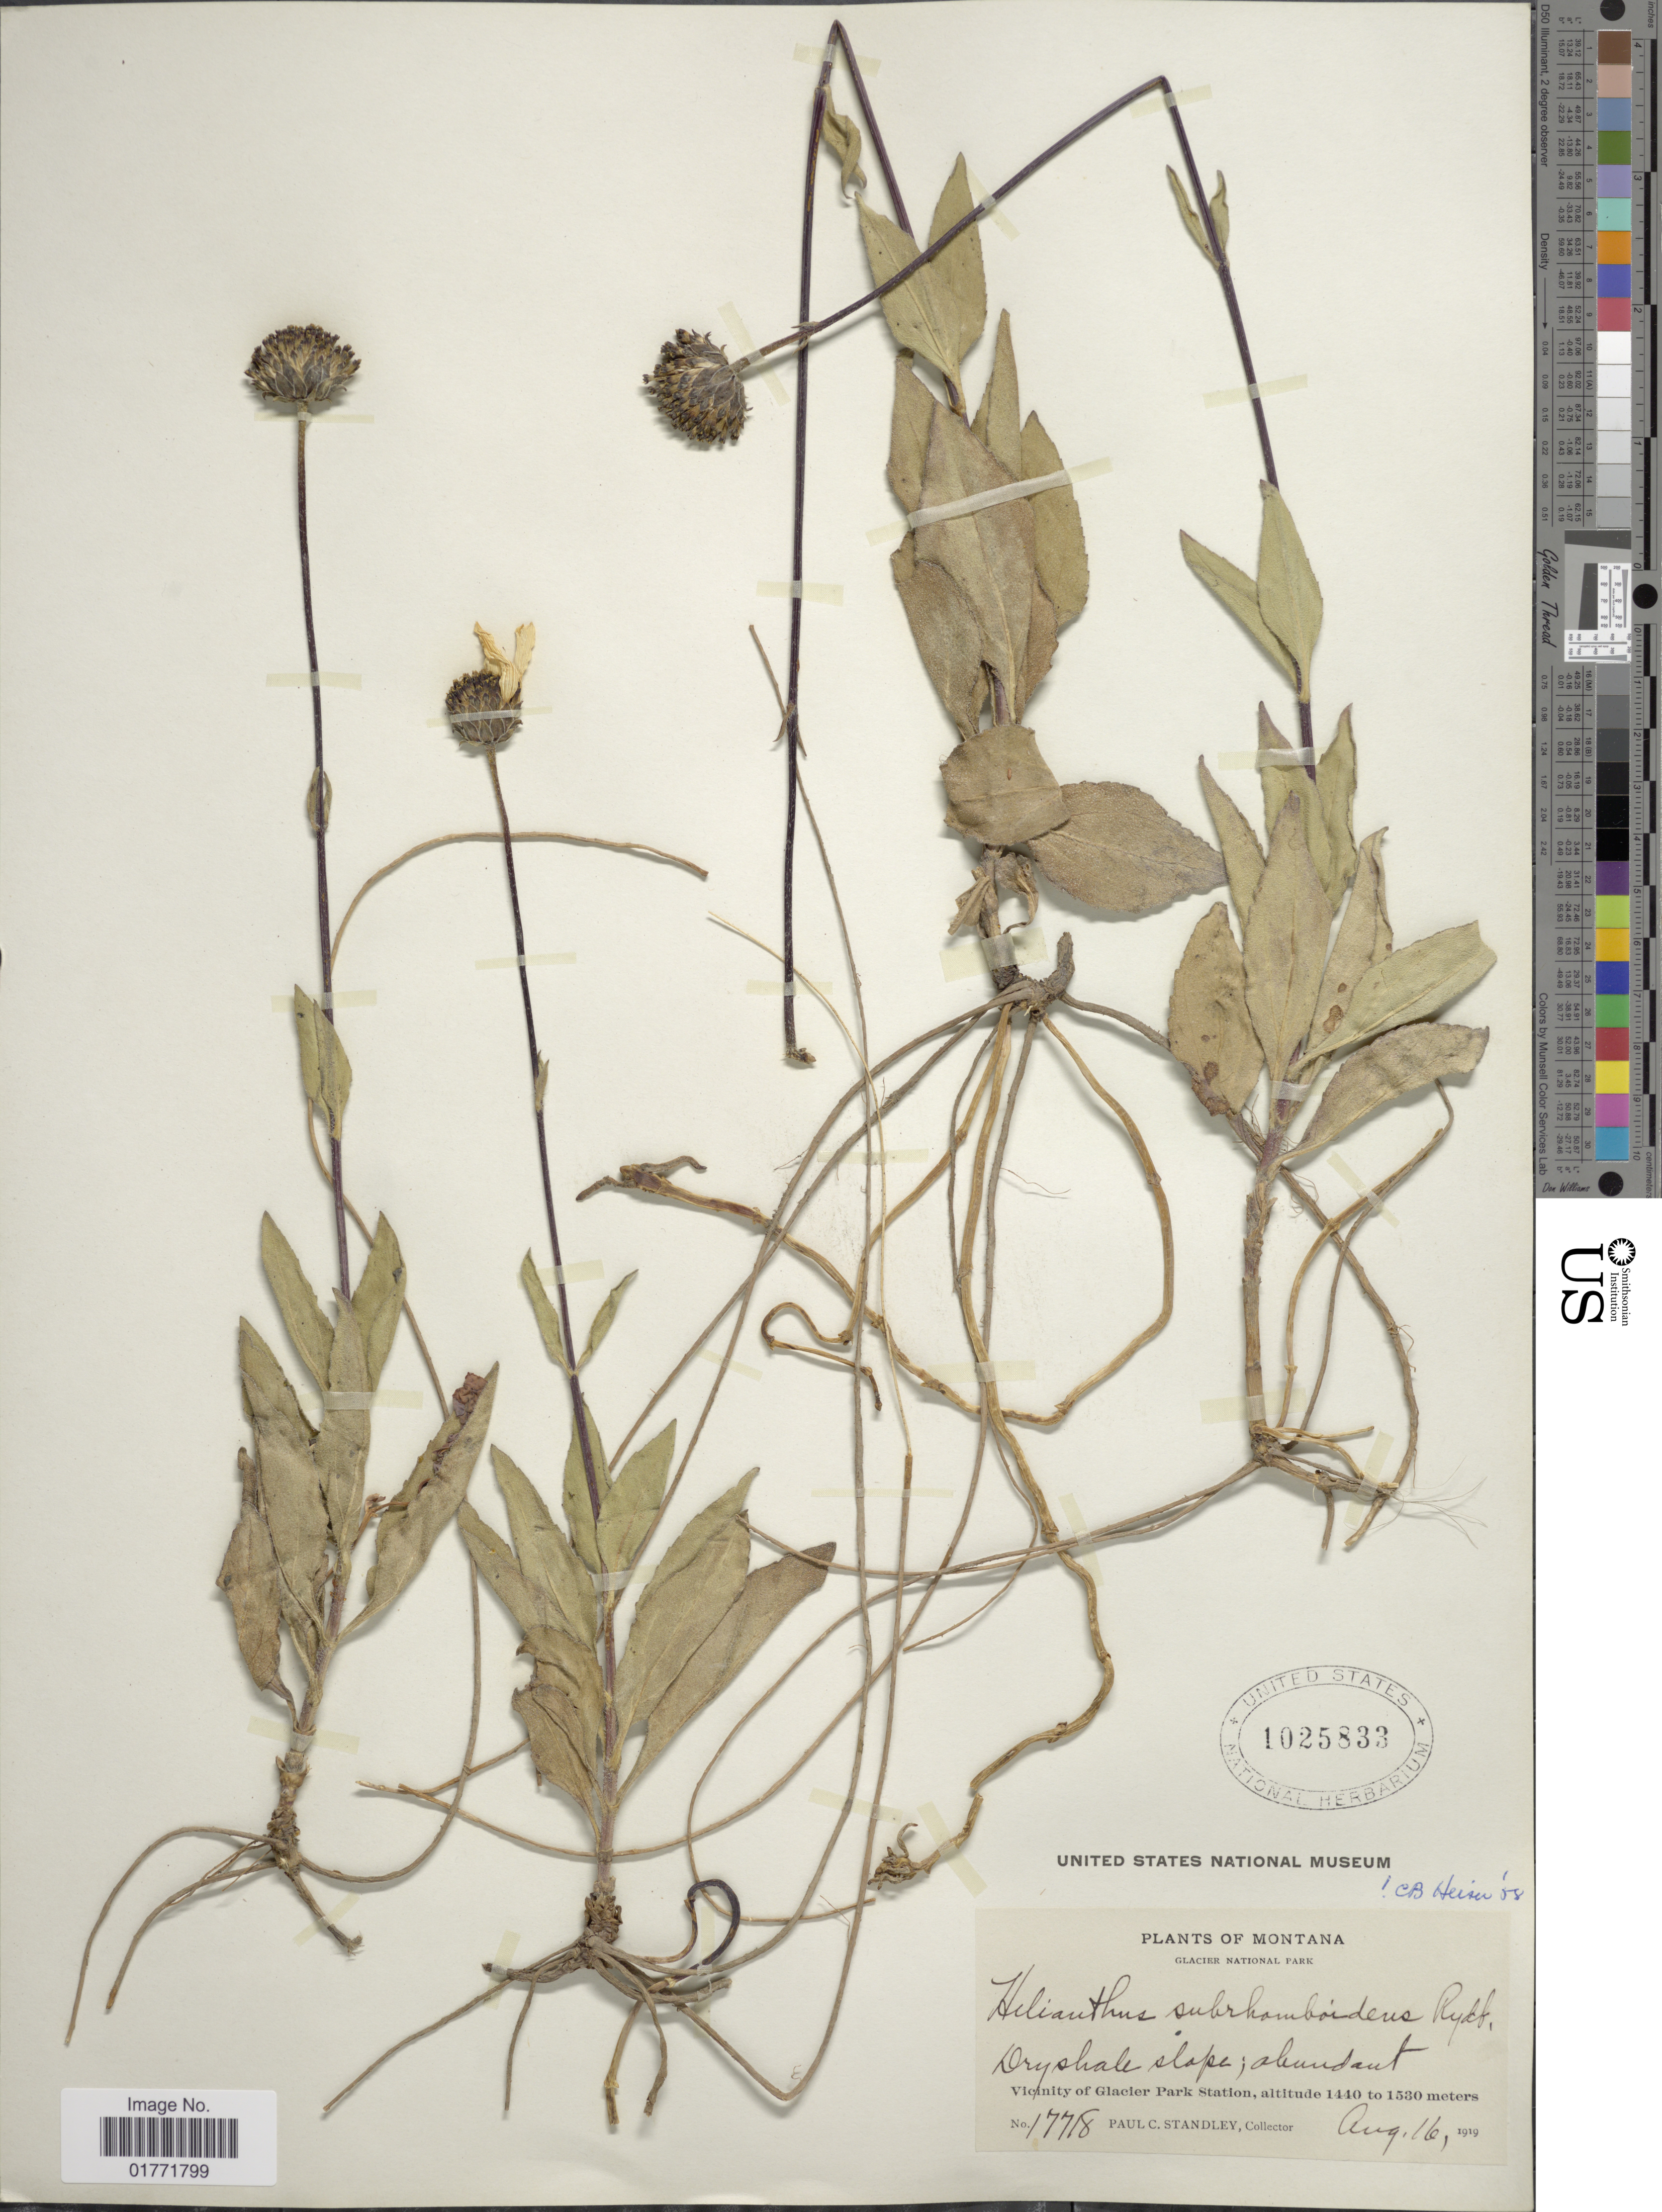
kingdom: Plantae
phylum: Tracheophyta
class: Magnoliopsida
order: Asterales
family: Asteraceae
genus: Helianthus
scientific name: Helianthus subrhomboideus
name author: Rydb.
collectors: P. C. Standley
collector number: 17718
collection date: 1919-08-16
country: United States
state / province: Montana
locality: Montana, Glacier National Park. Vicinity of Glacier Park Station.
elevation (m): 1440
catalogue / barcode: US 1025833